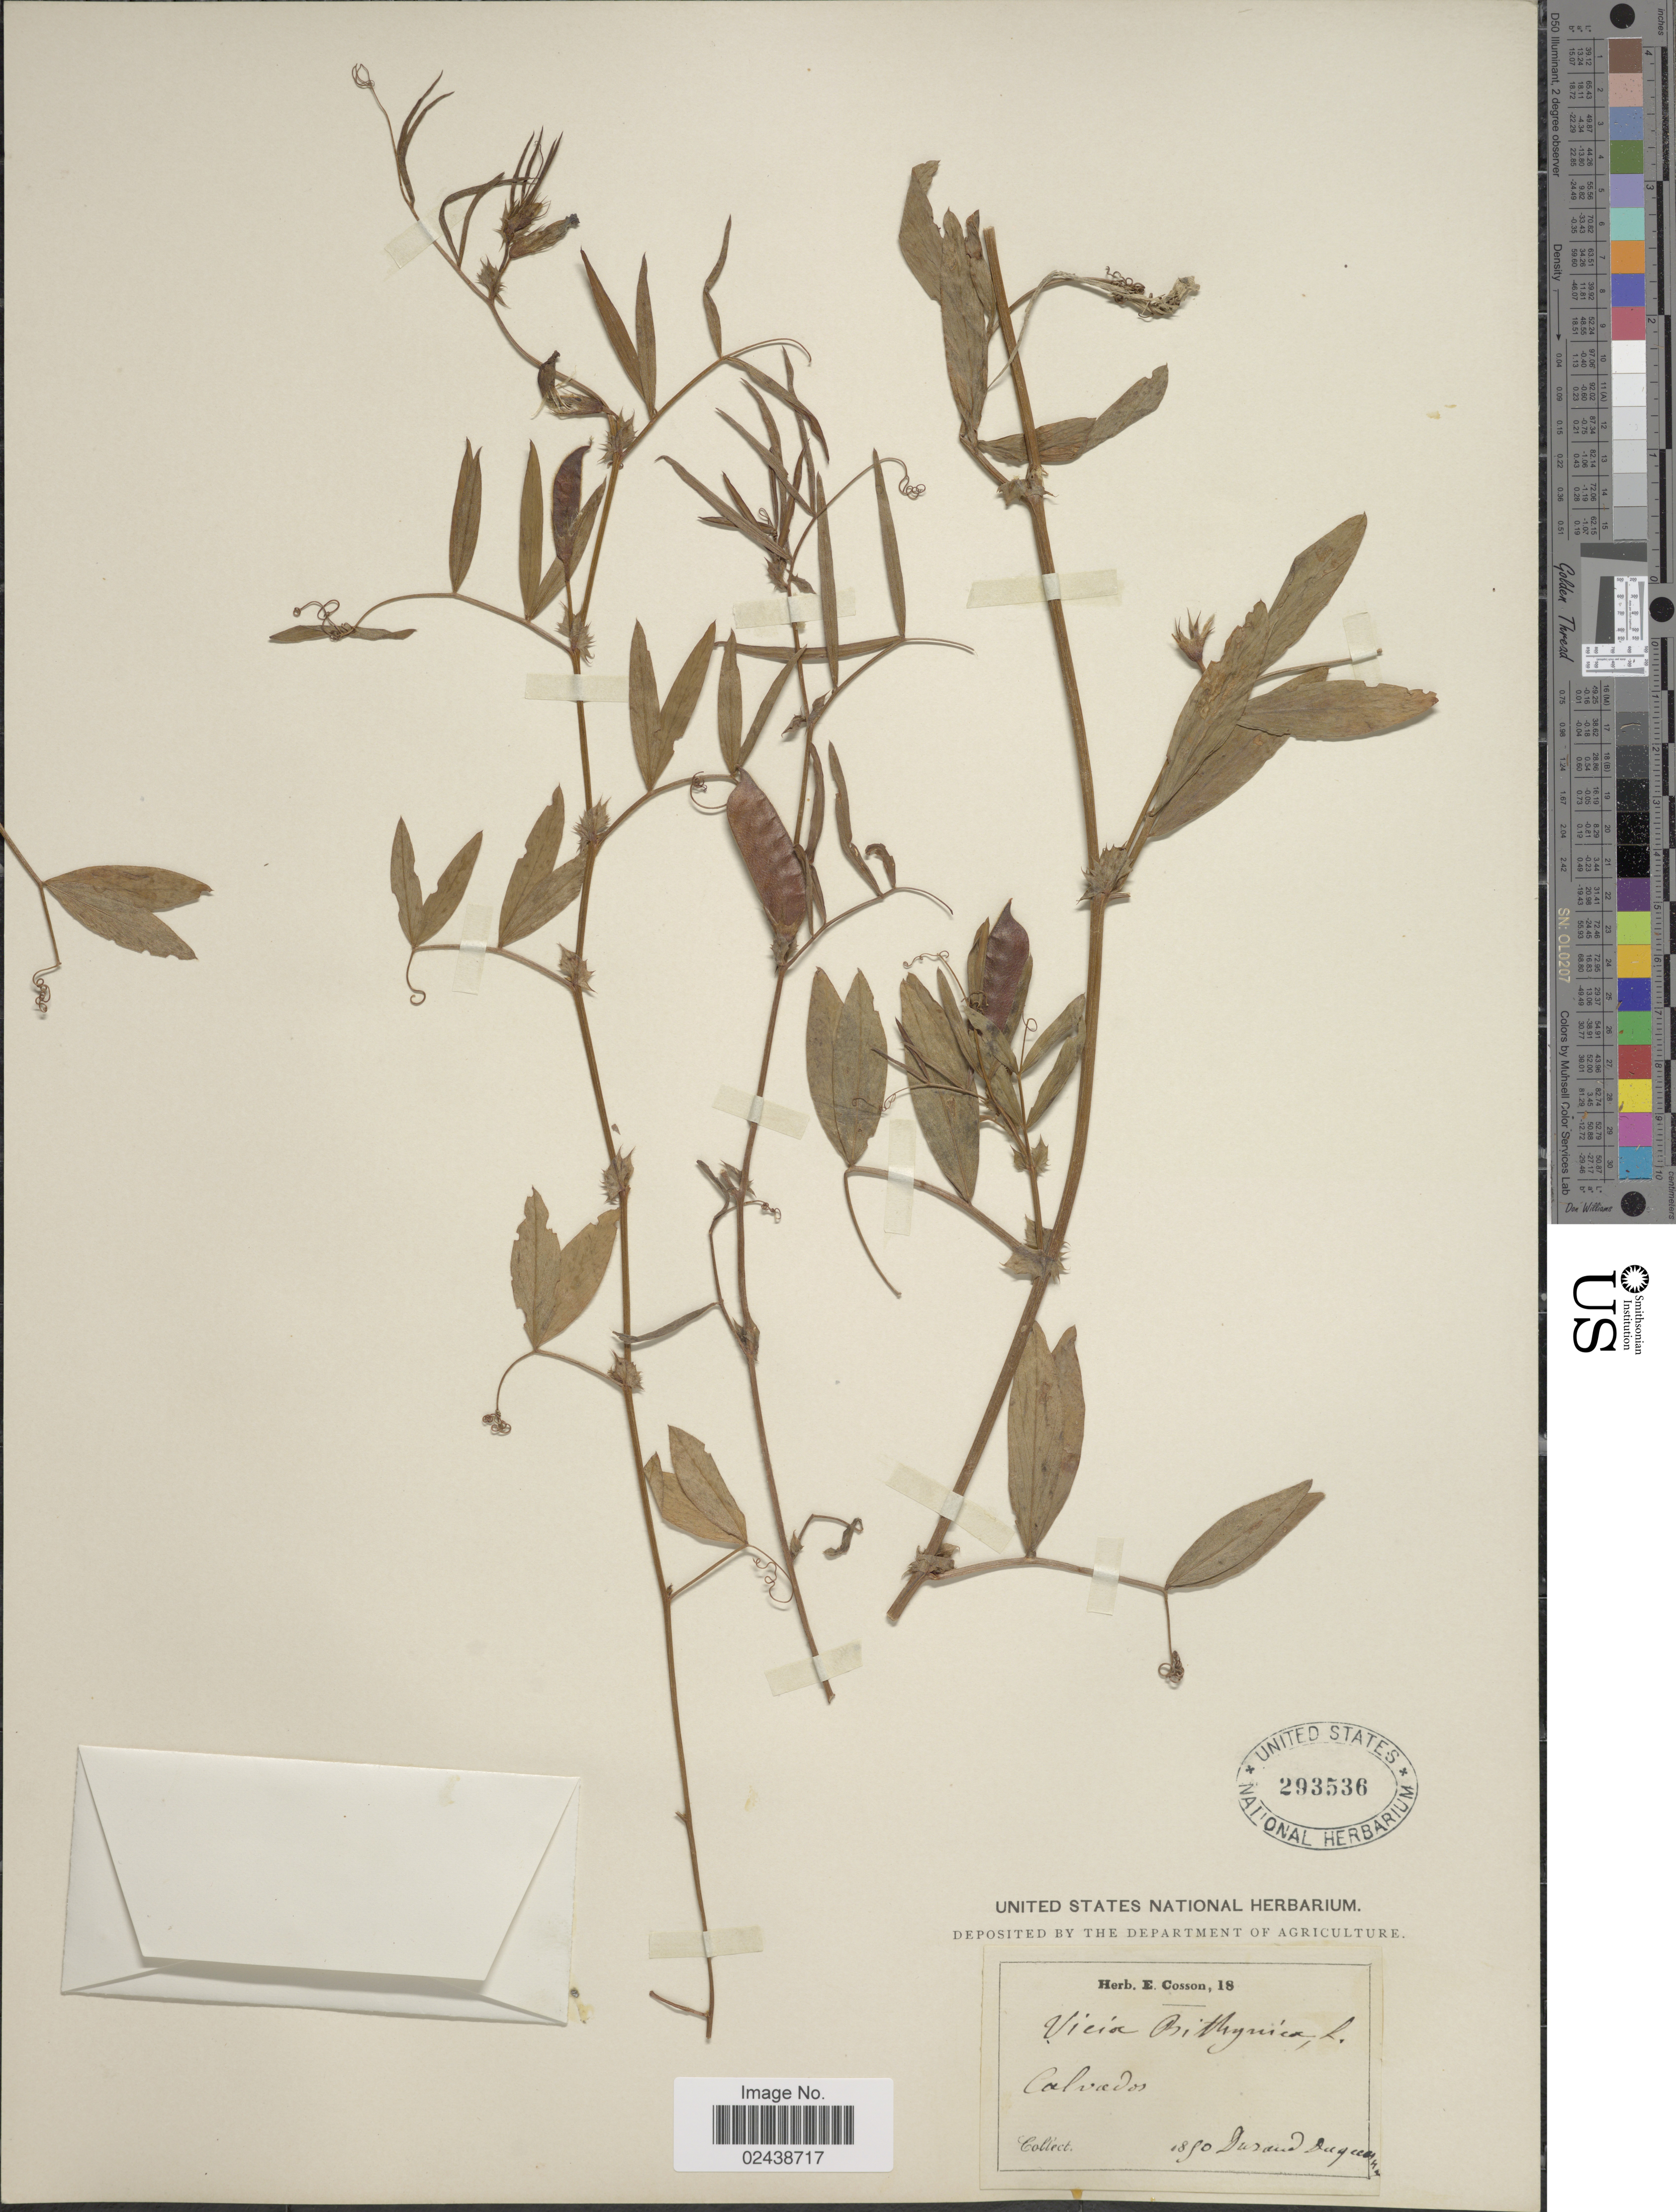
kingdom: Plantae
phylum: Tracheophyta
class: Magnoliopsida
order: Fabales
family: Fabaceae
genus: Vicia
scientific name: Vicia bithynica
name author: (L.) L.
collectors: Durand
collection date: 1890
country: France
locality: Calvados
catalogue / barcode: US 293536